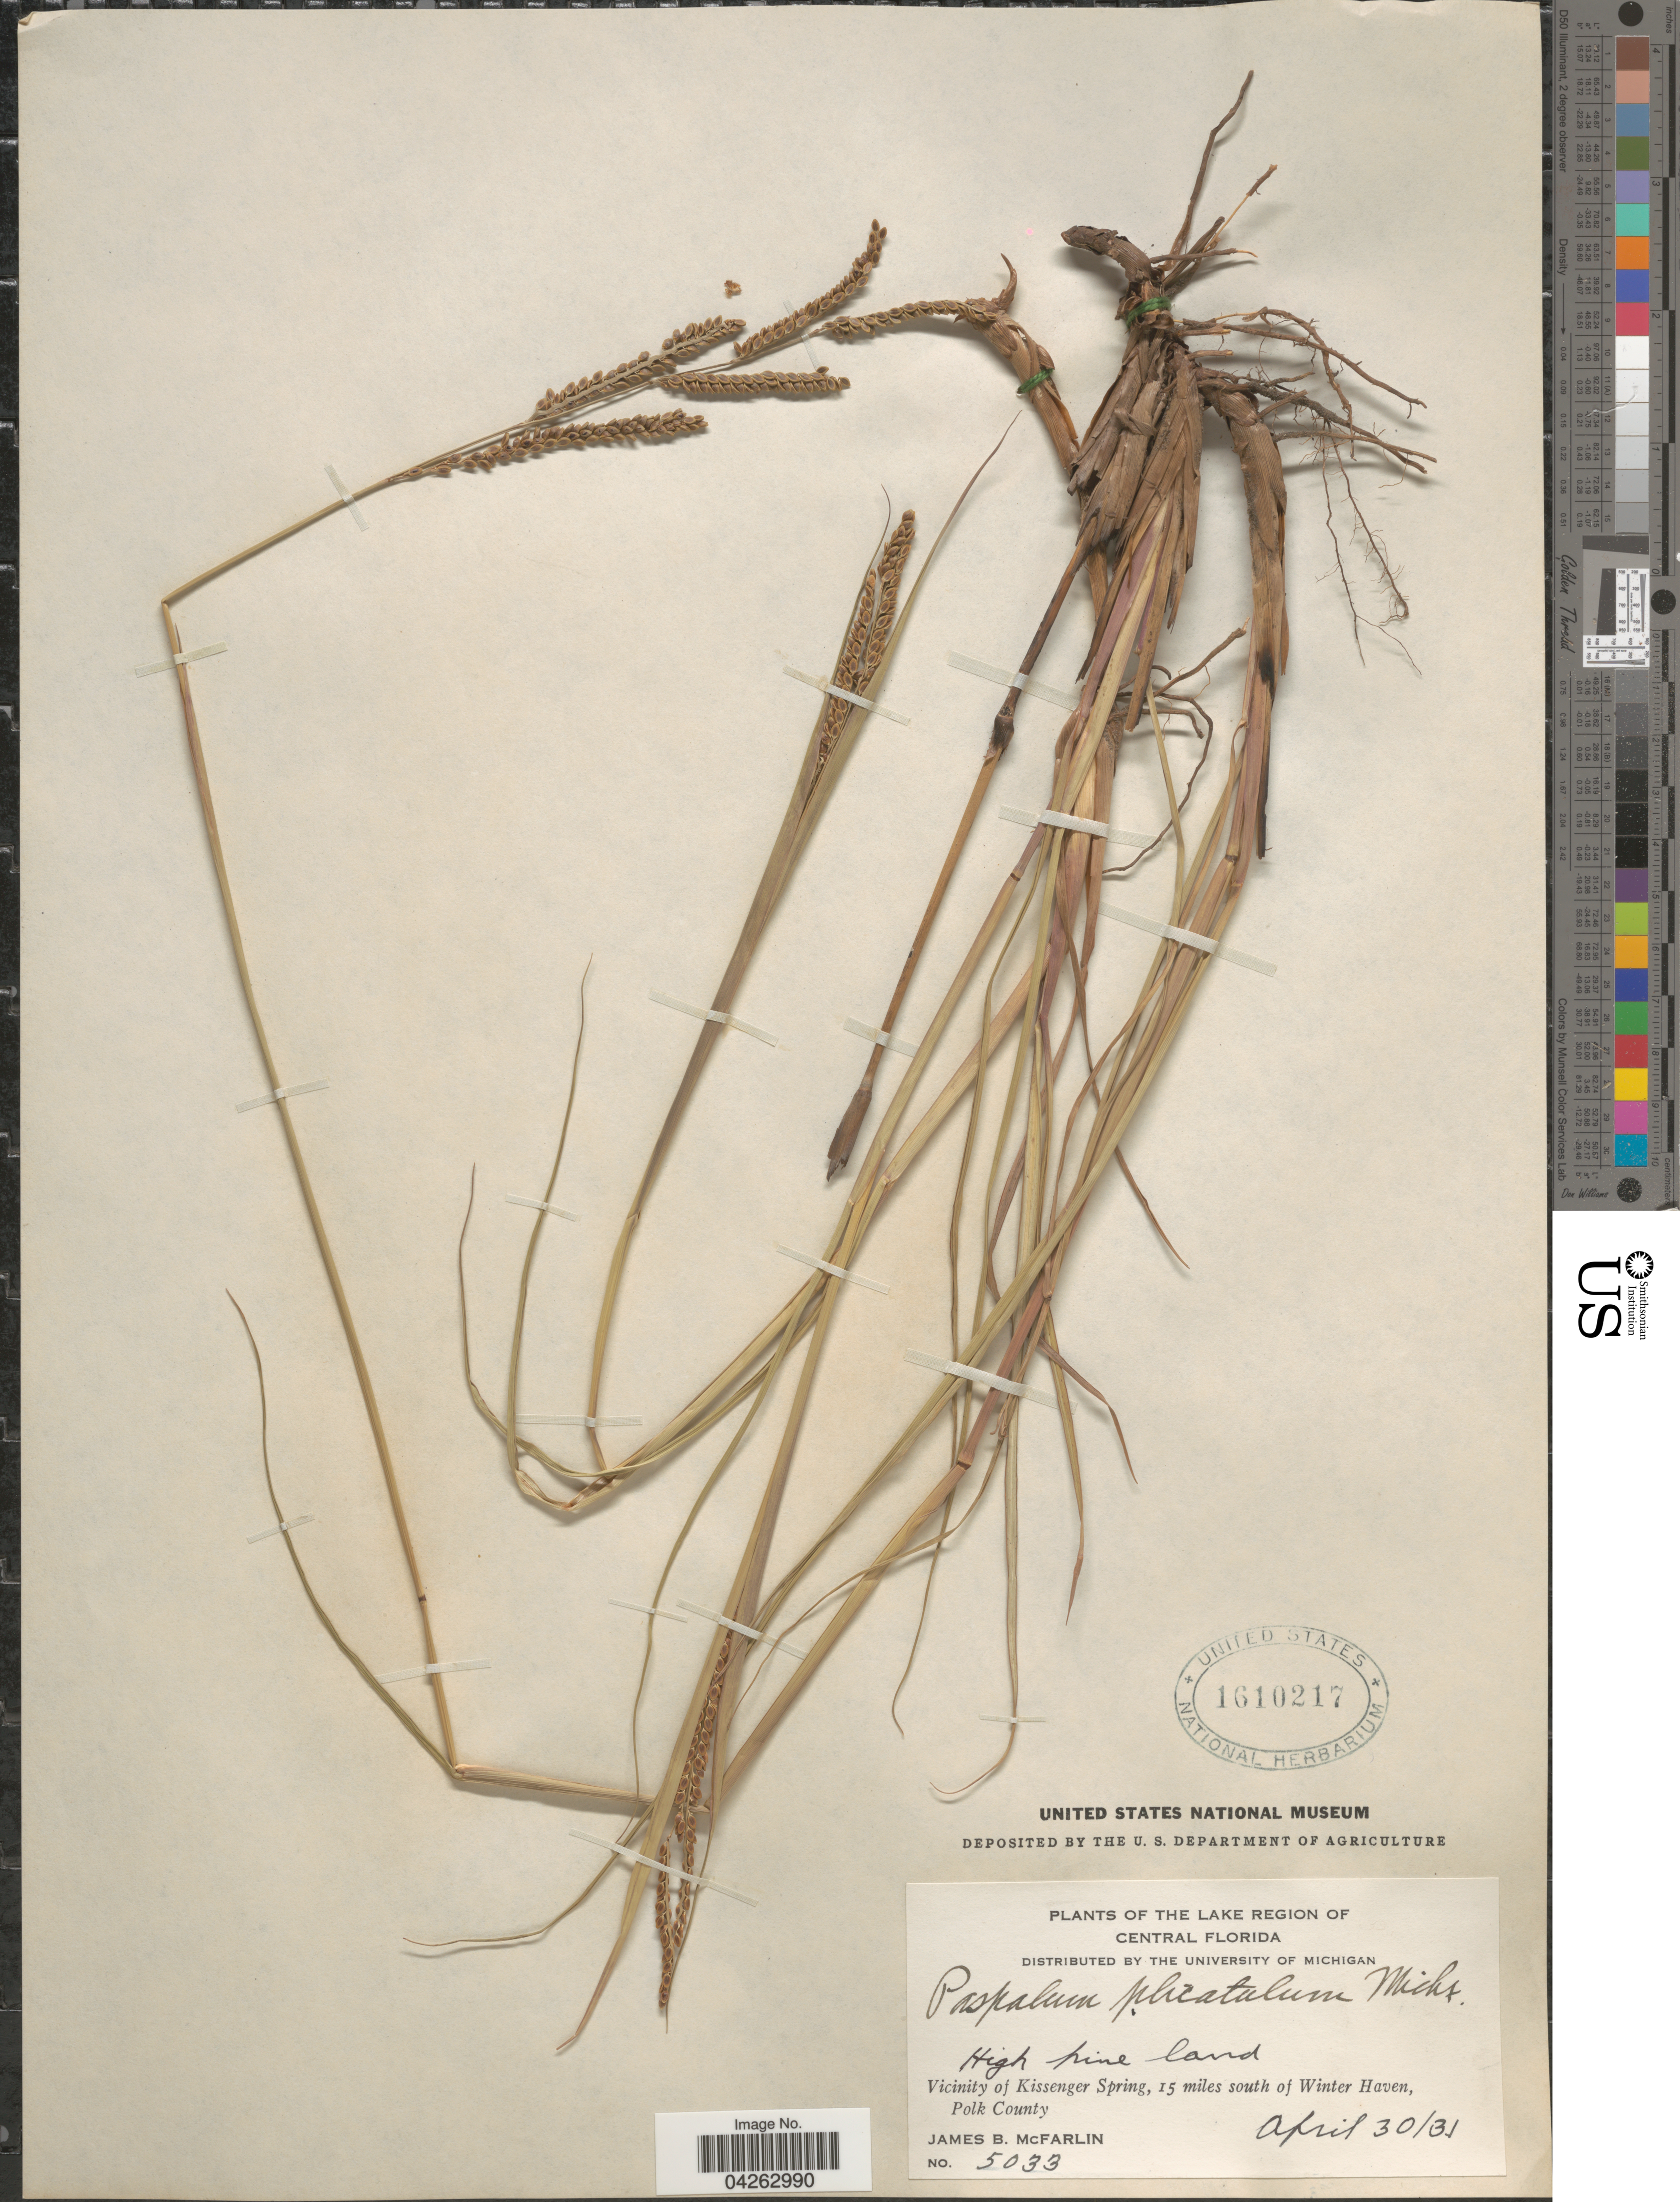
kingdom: Plantae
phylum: Tracheophyta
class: Liliopsida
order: Poales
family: Poaceae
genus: Paspalum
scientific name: Paspalum plicatulum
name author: Michx.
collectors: J. McFarlin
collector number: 5033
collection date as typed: Transcribed d/m/y: 30/4/31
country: United States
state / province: Florida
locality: The Lake Region of Central Florida. Vicinity of Kissenger Spring, 15 miles south of Winter Haven, Polk County.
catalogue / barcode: US 1610217